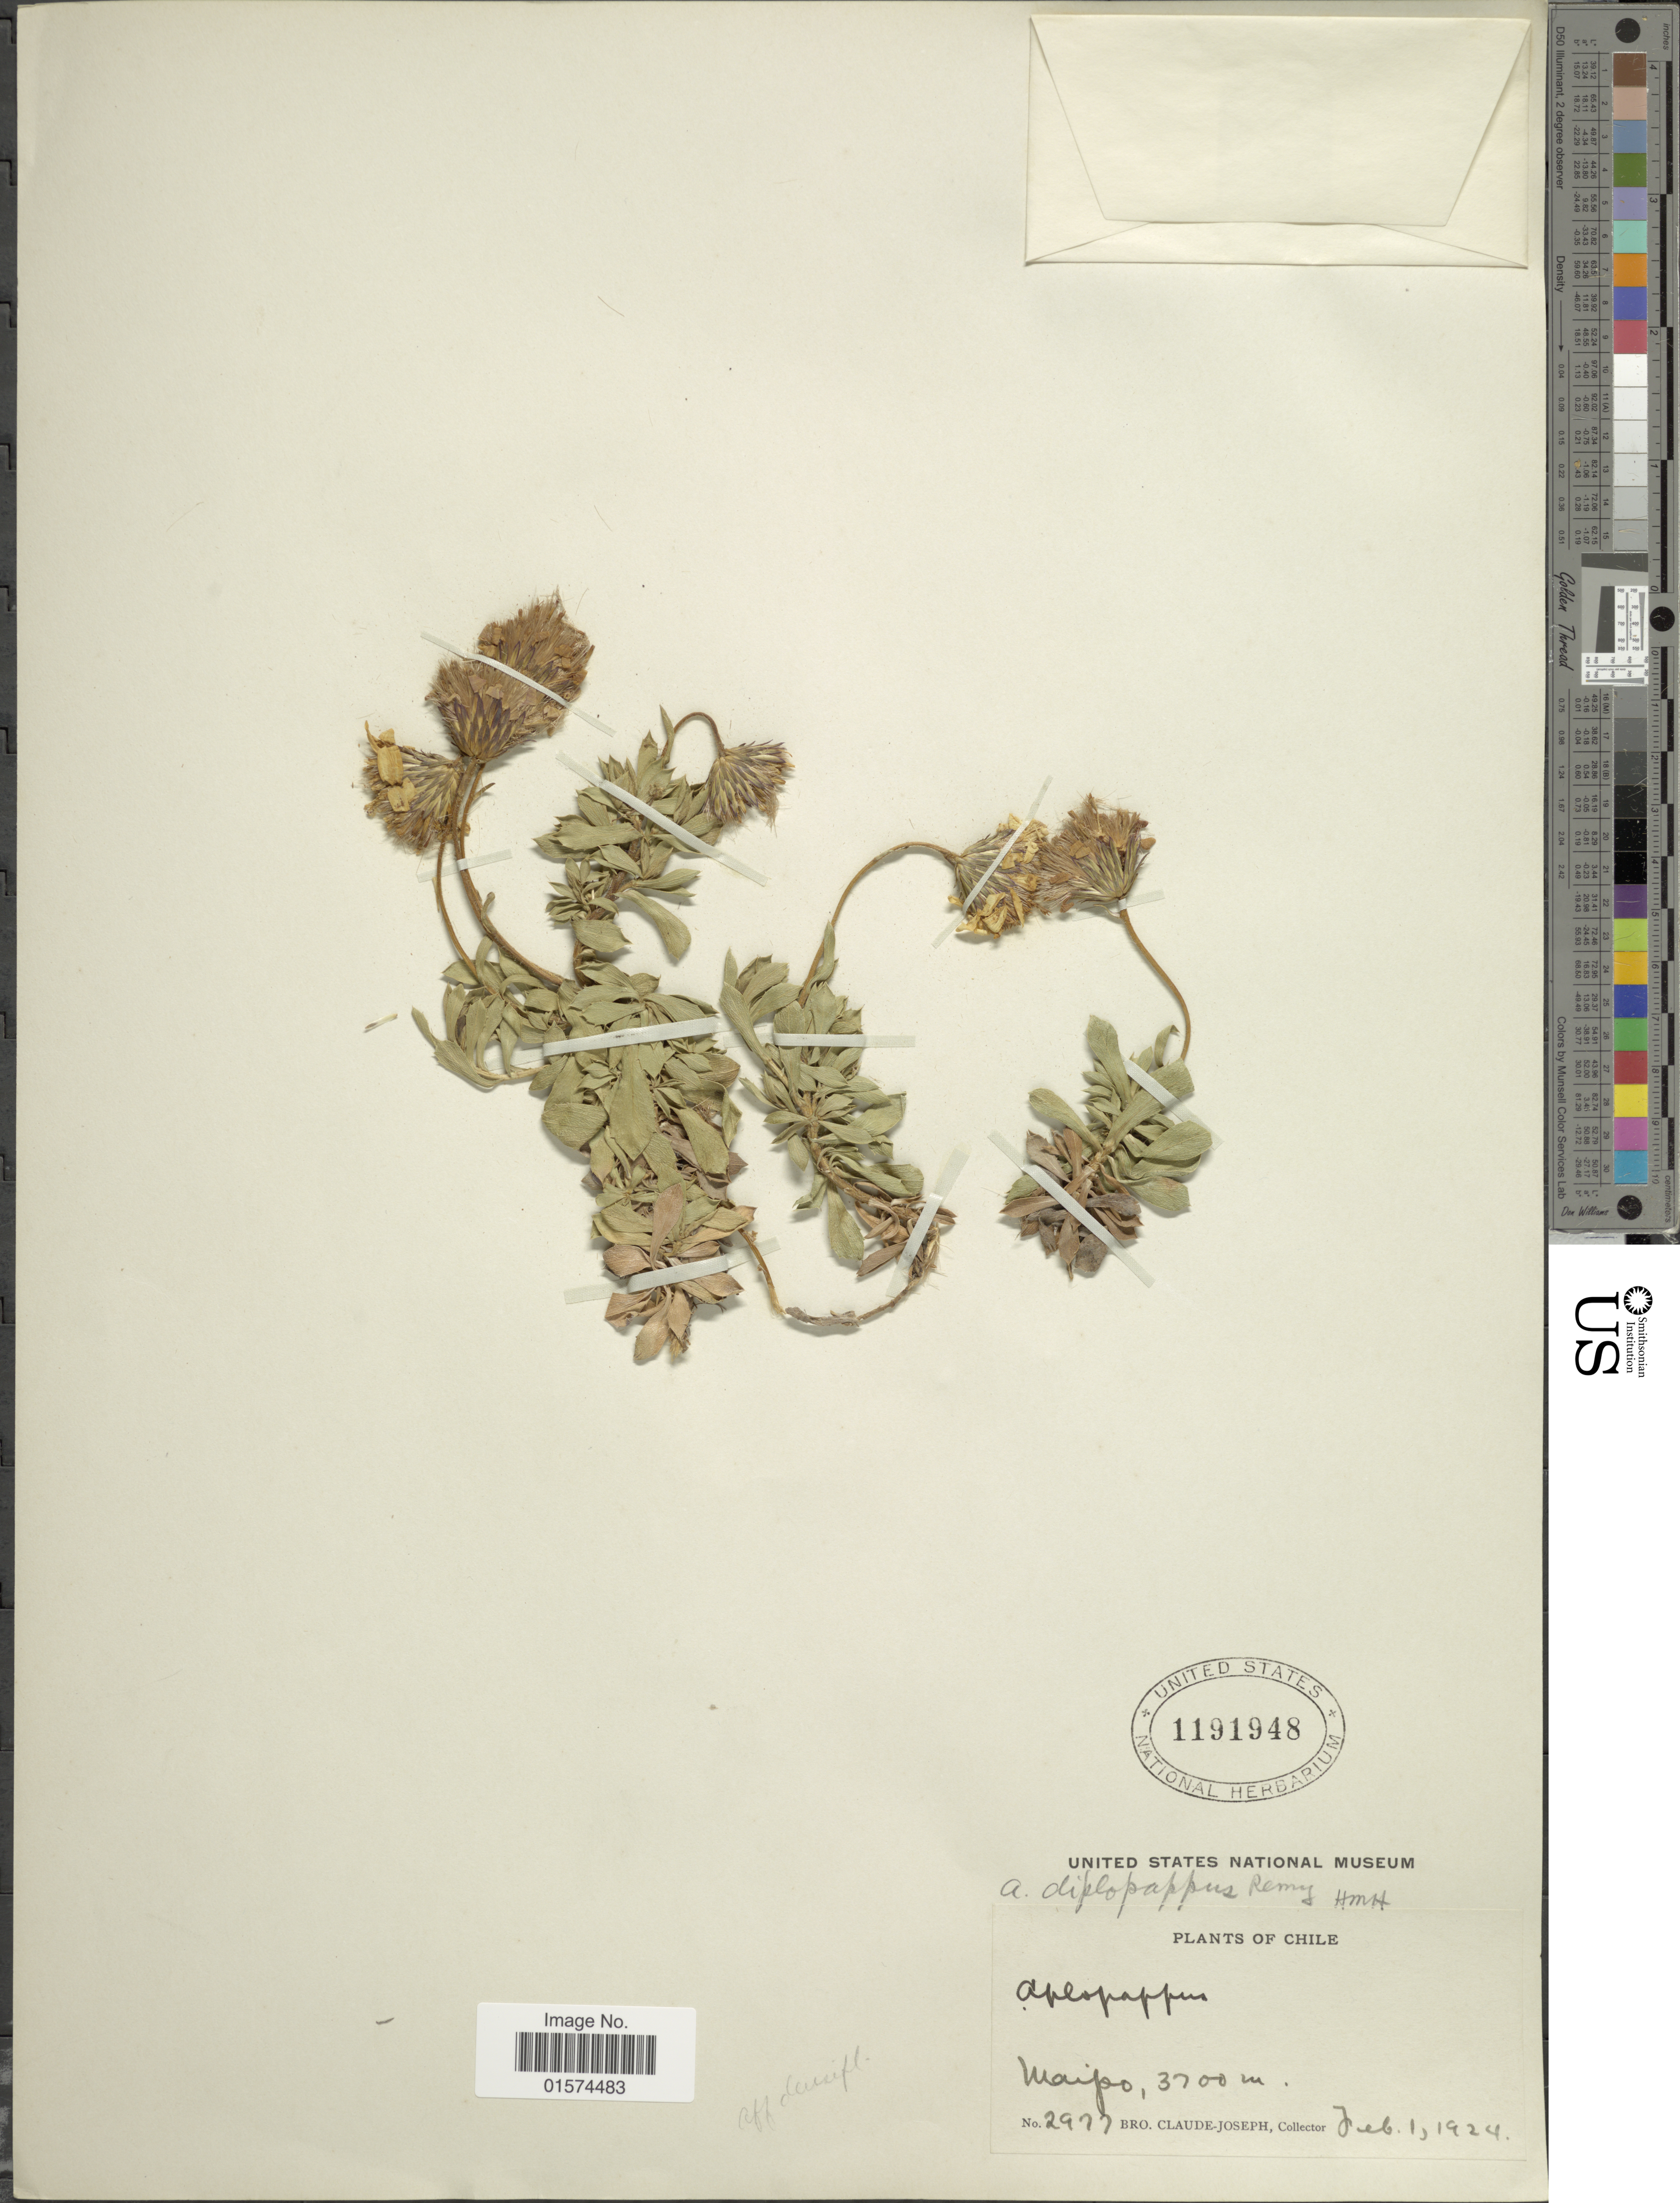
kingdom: Plantae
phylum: Tracheophyta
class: Magnoliopsida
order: Asterales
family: Asteraceae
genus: Haplopappus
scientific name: Haplopappus diplopappus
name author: J. Rémy in Gay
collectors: Bro. Claude-Joseph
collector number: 2977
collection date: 1924-02-01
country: Chile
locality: Maipo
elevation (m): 3700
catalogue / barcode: US 1191948